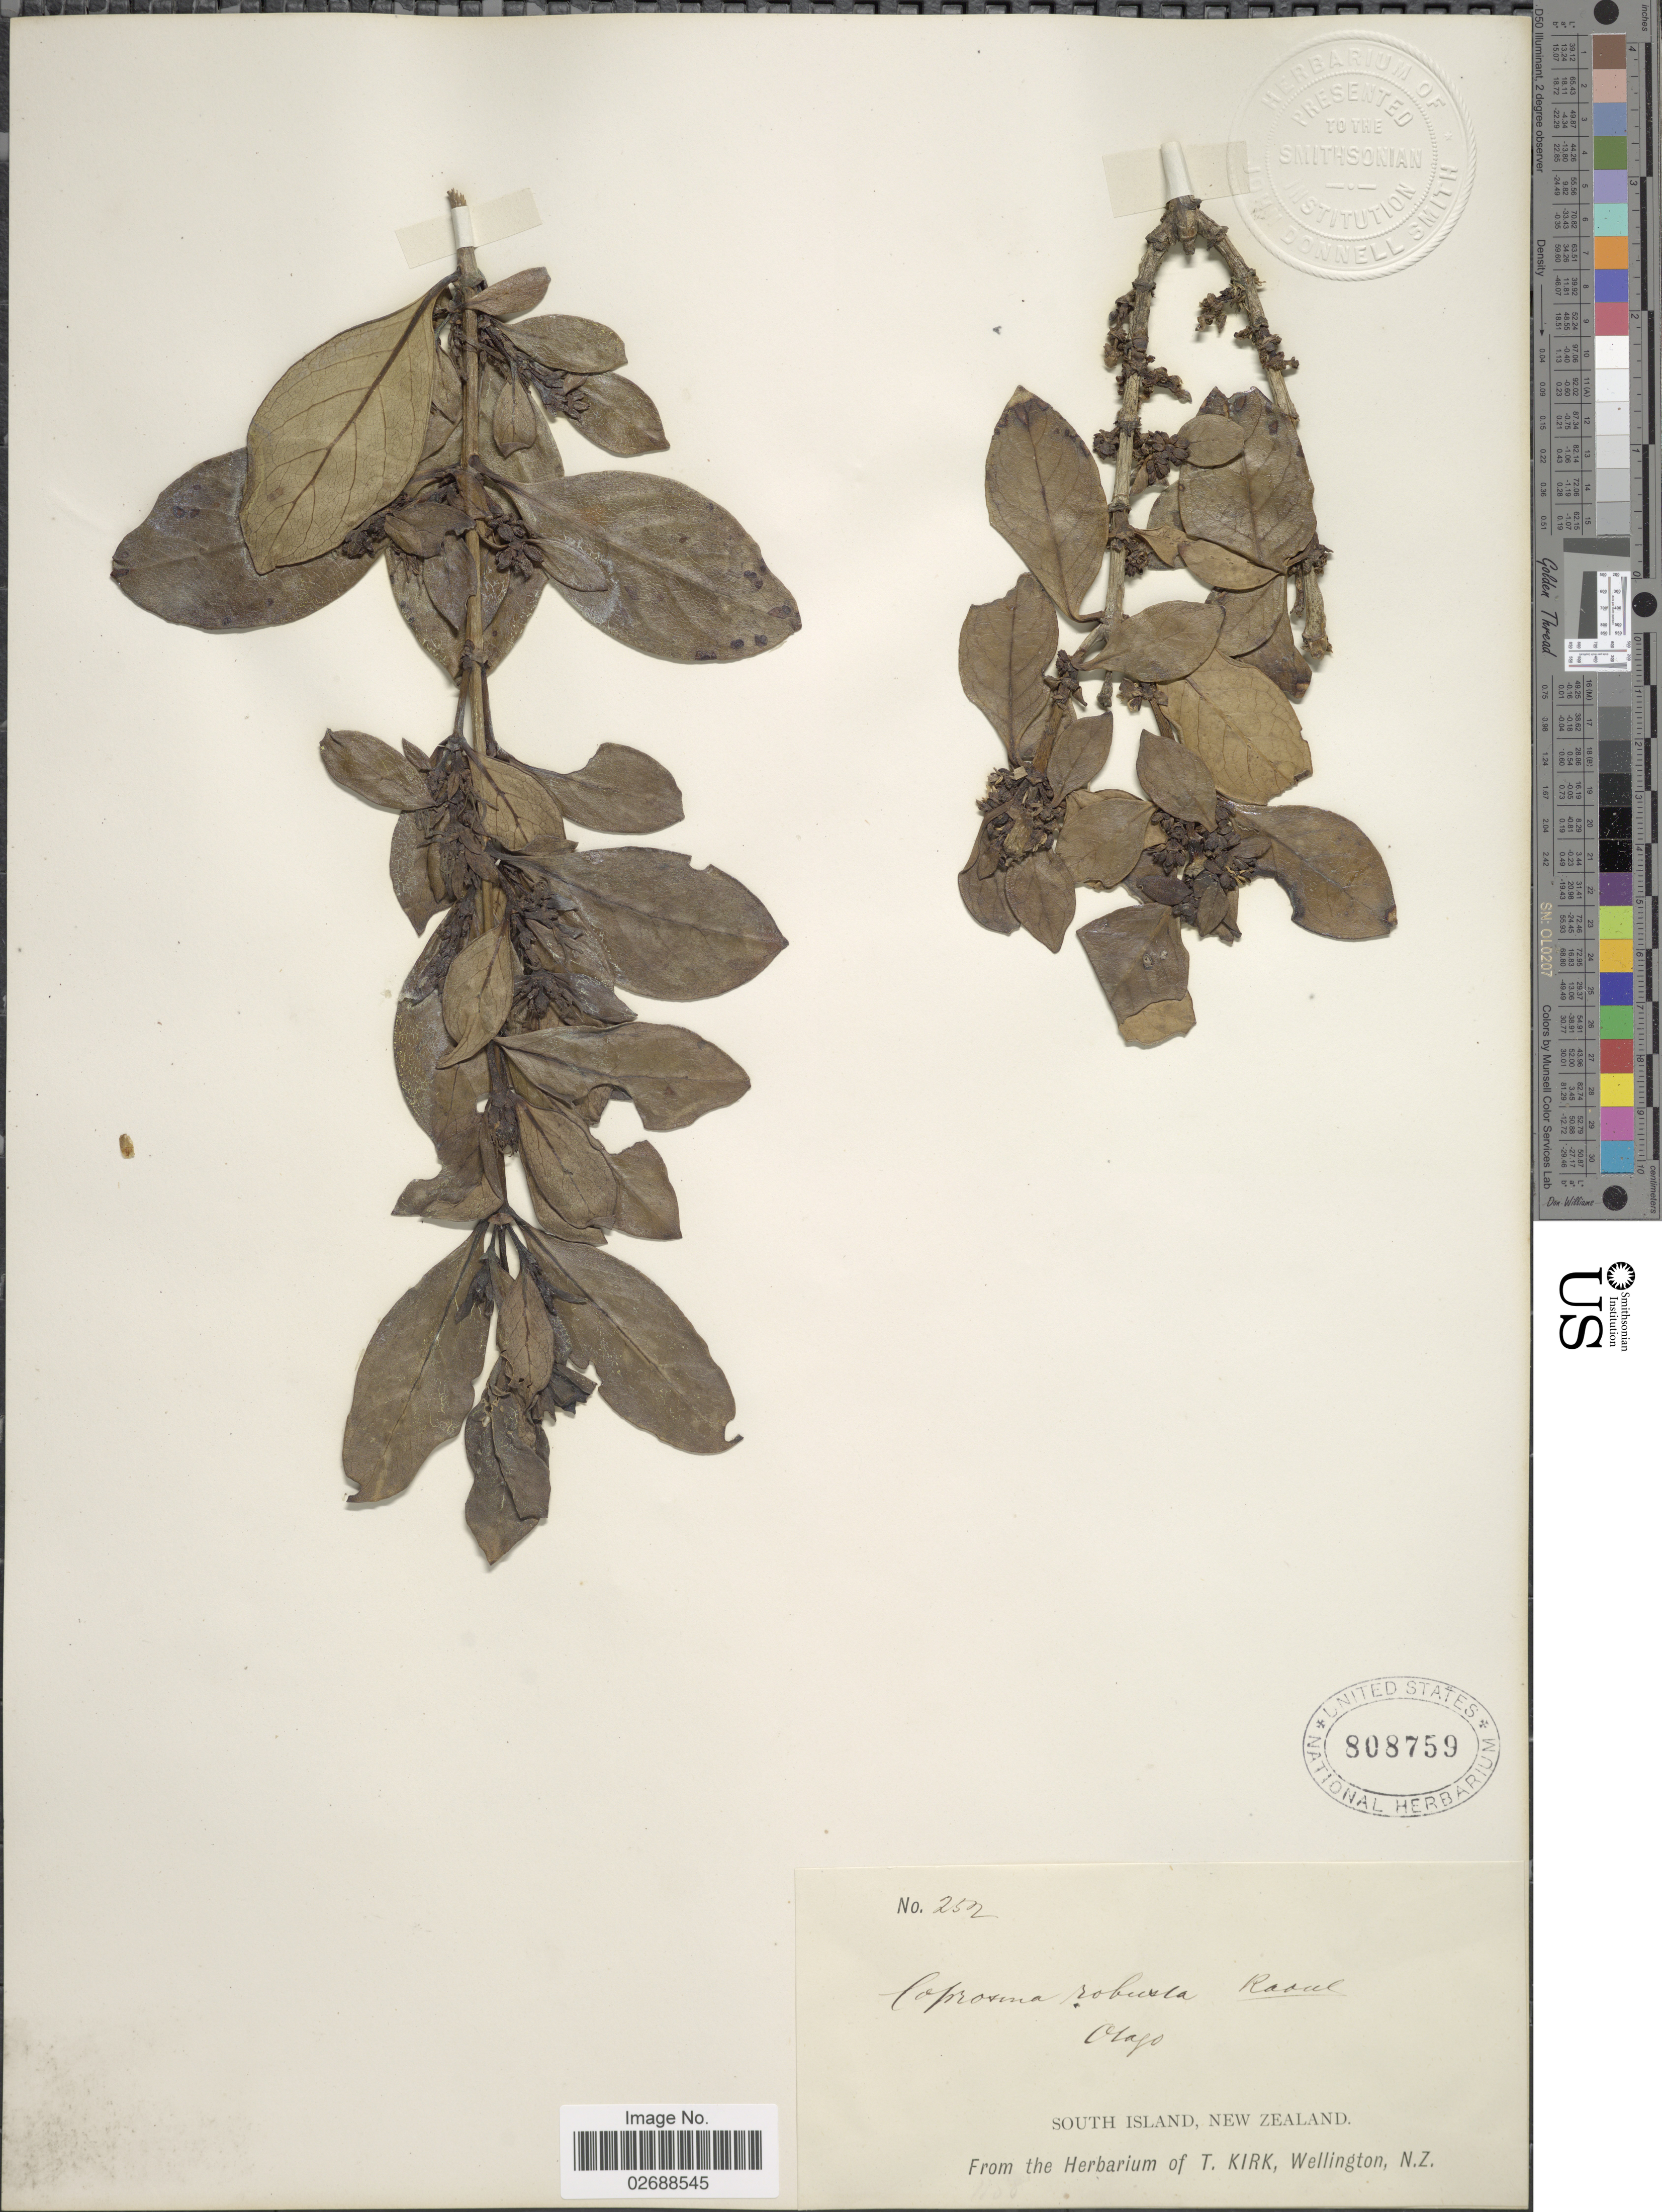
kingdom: Plantae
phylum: Tracheophyta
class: Magnoliopsida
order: Gentianales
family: Rubiaceae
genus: Coprosma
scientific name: Coprosma robusta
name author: Raoul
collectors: ex herb. T. Kirk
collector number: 252*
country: New Zealand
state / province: Otago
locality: South Island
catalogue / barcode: US 808759